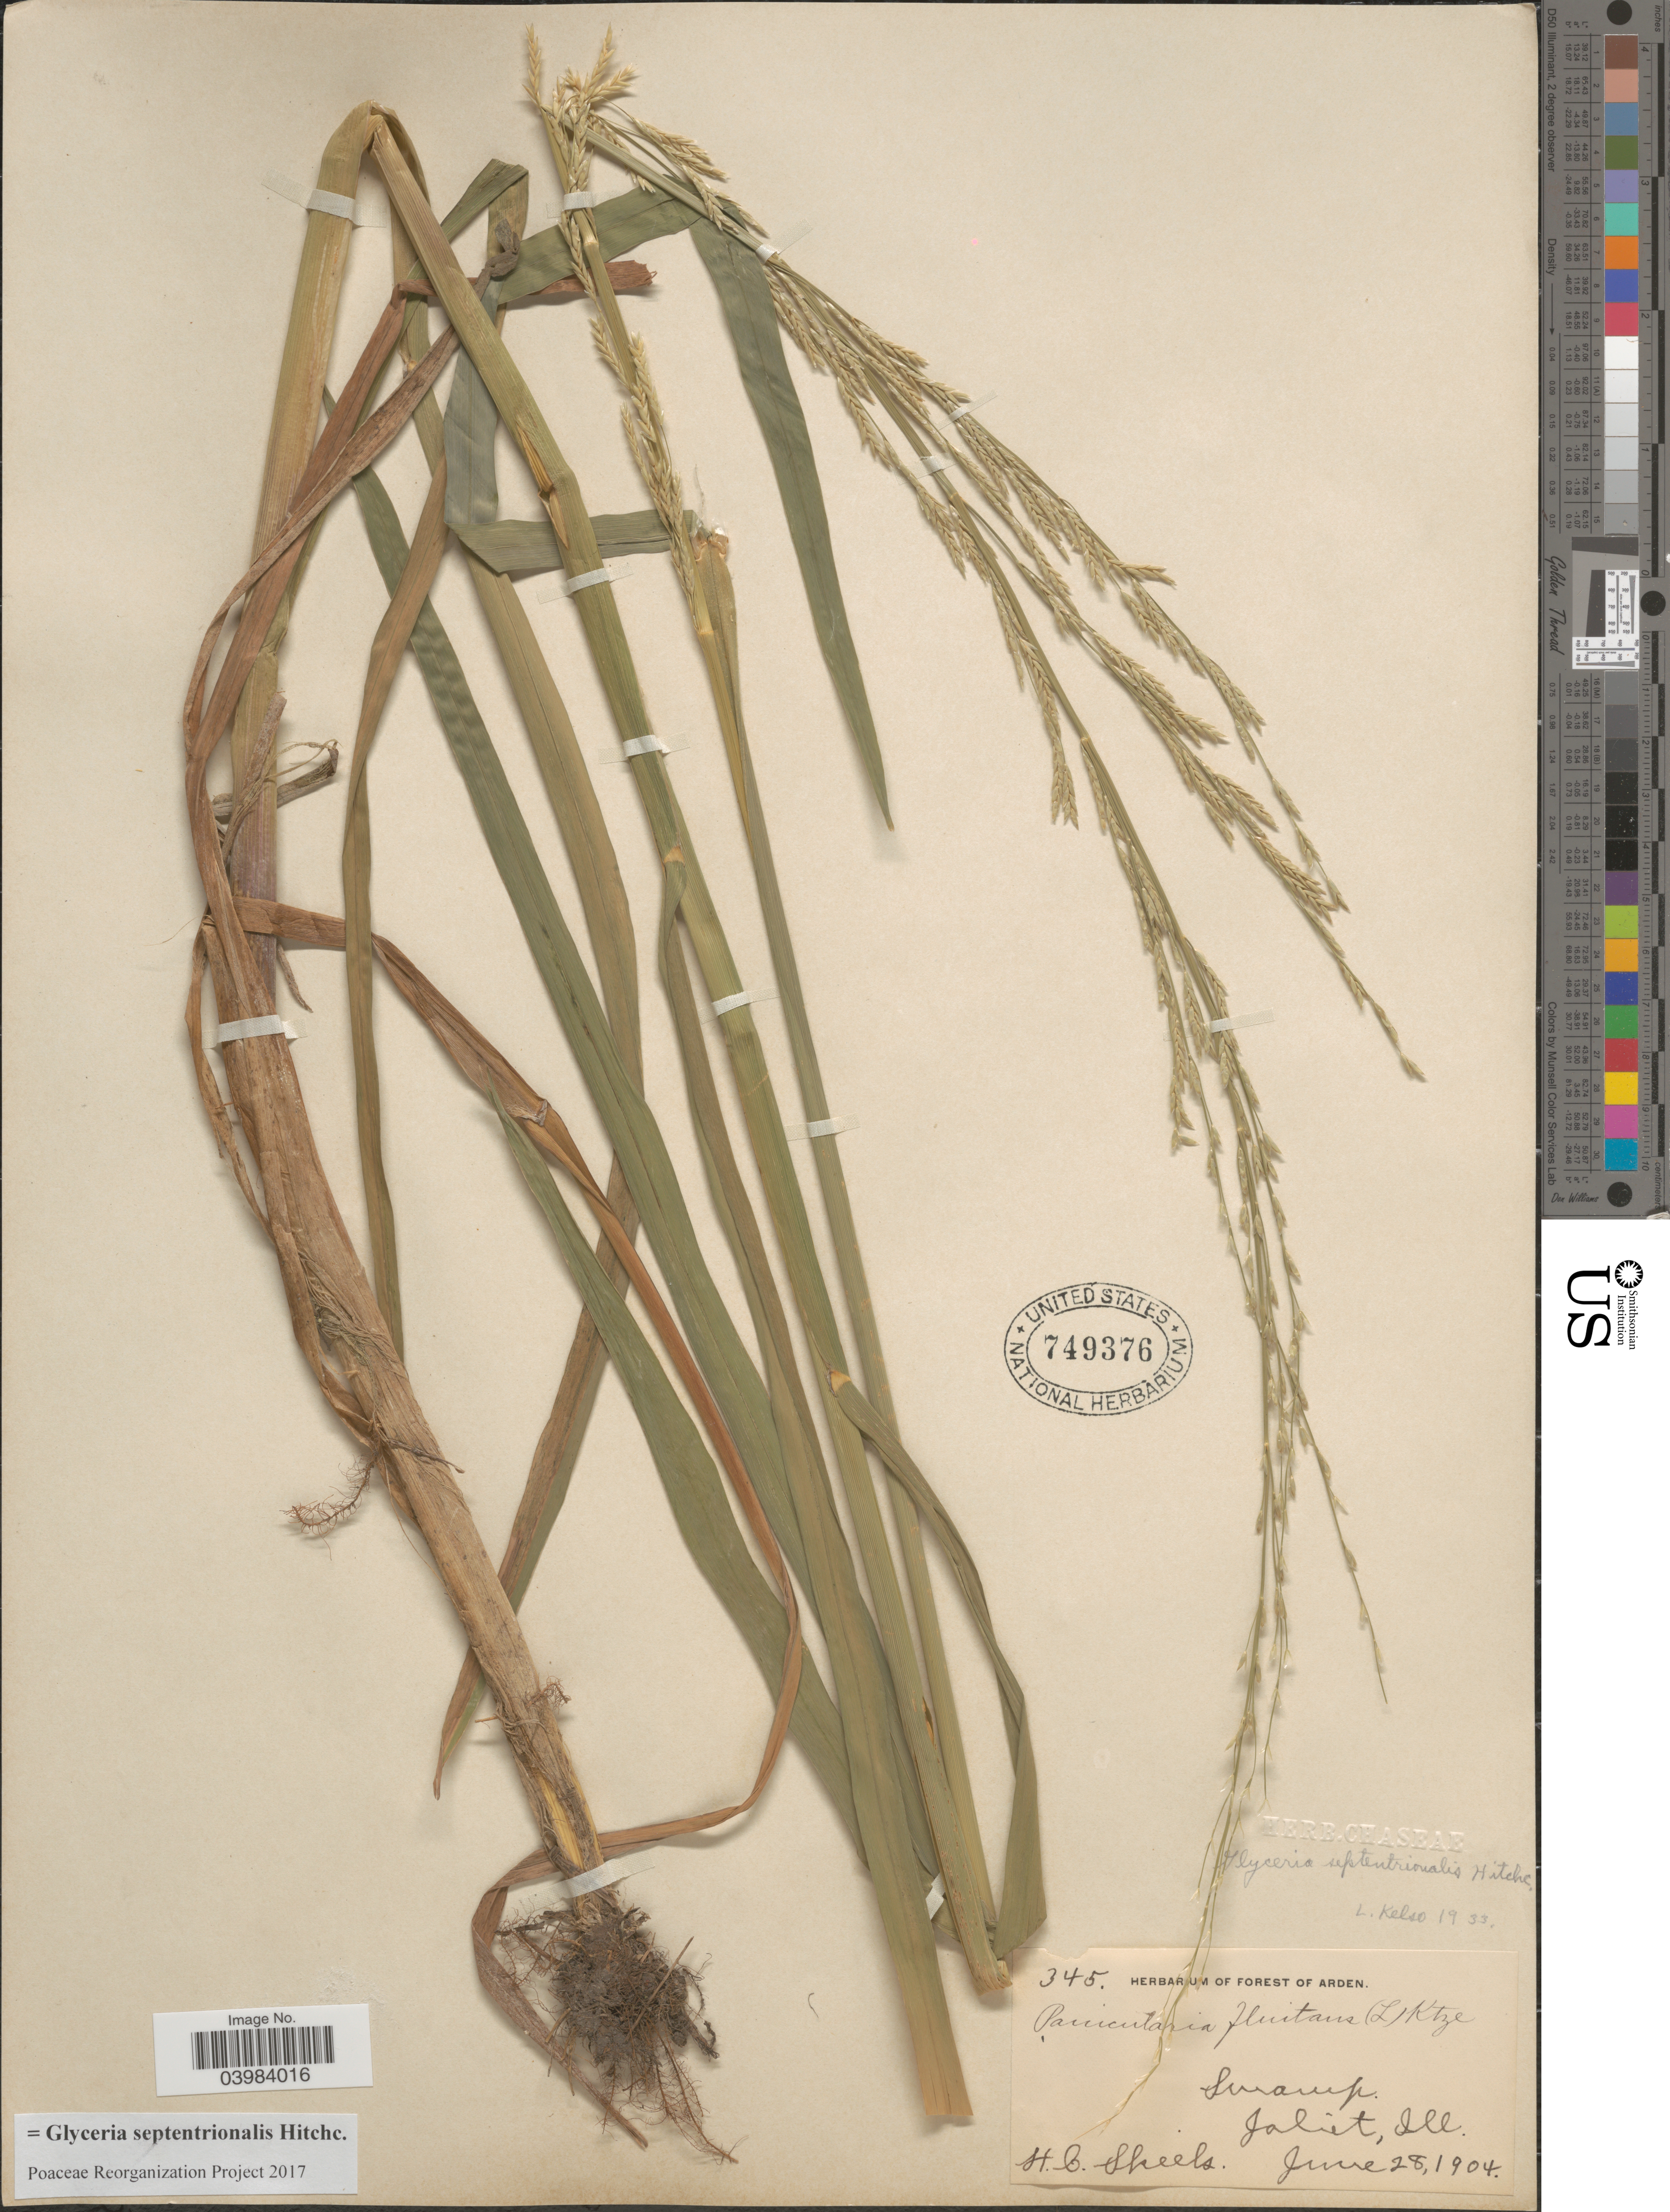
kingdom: Plantae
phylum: Tracheophyta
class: Liliopsida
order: Poales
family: Poaceae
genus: Glyceria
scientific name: Glyceria septentrionalis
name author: Hitchc.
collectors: H. Skeels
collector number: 345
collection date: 1904-06-28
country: United States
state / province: Illinois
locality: Swamp Joliet.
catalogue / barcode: US 749376